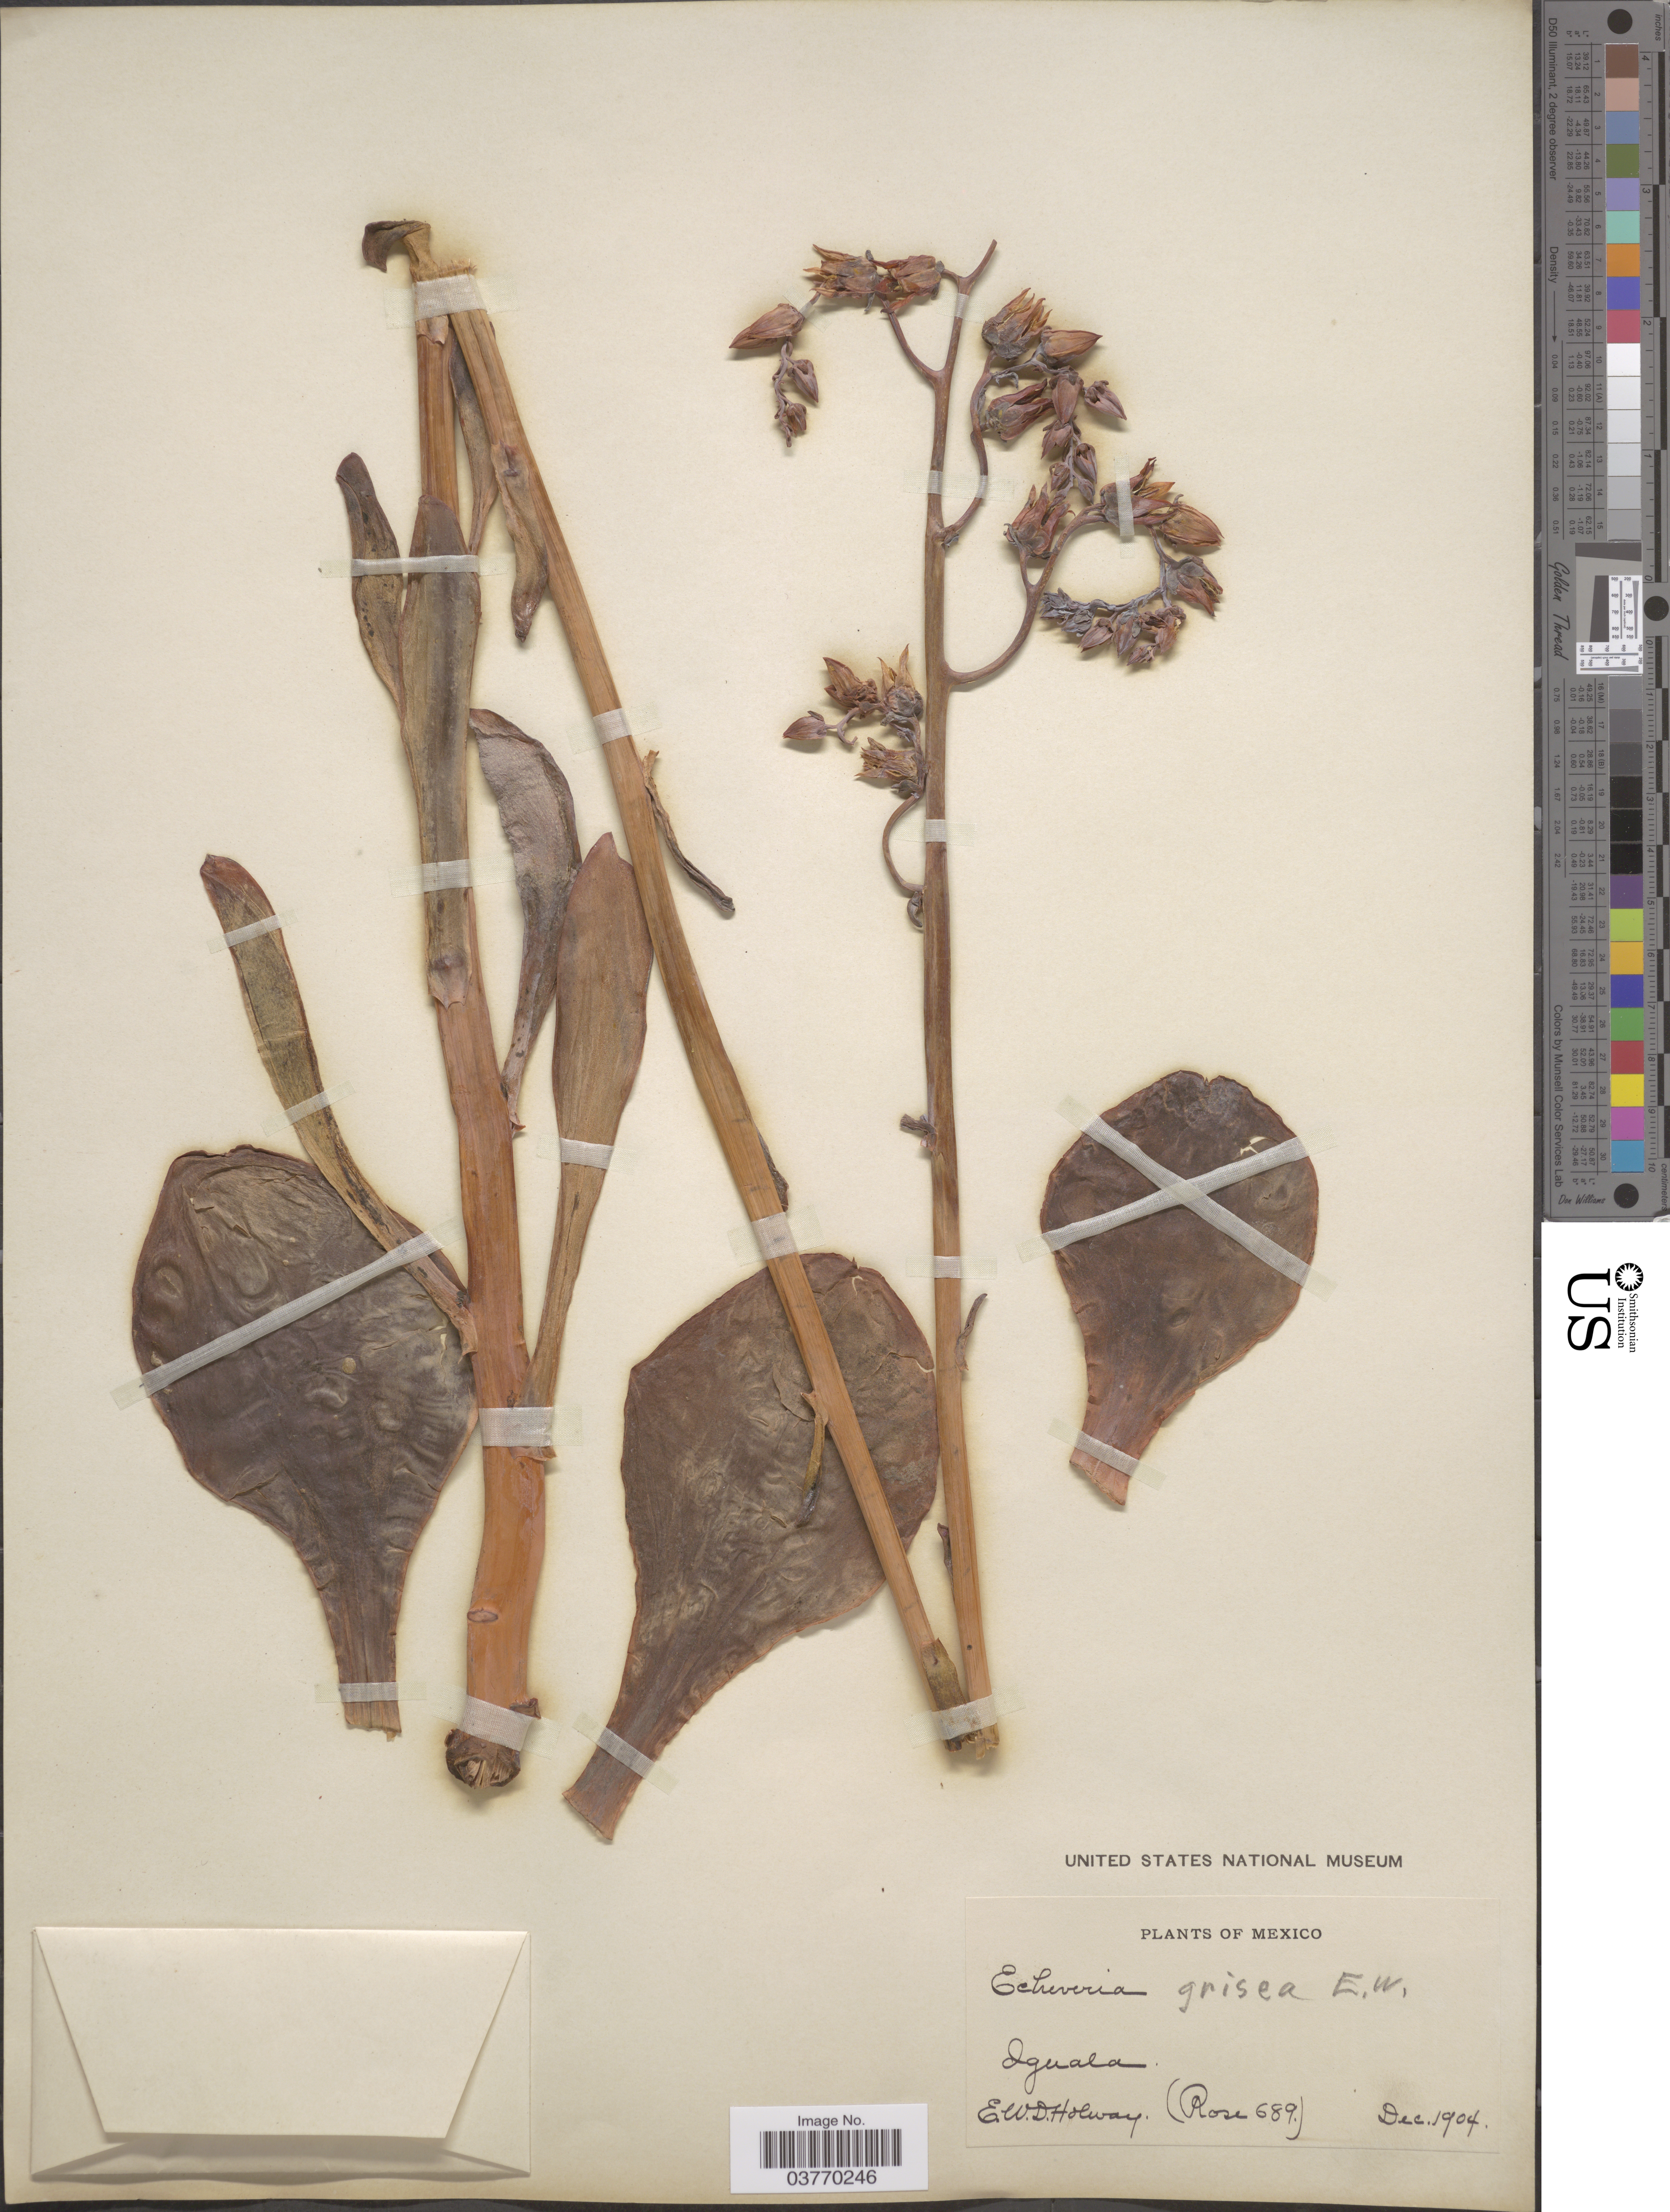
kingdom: Plantae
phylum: Tracheophyta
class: Magnoliopsida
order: Saxifragales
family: Crassulaceae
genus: Echeveria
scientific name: Echeveria grisea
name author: E. Walther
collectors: E. W. D. Holway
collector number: Rose689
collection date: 1904-12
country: Mexico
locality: Iguala.